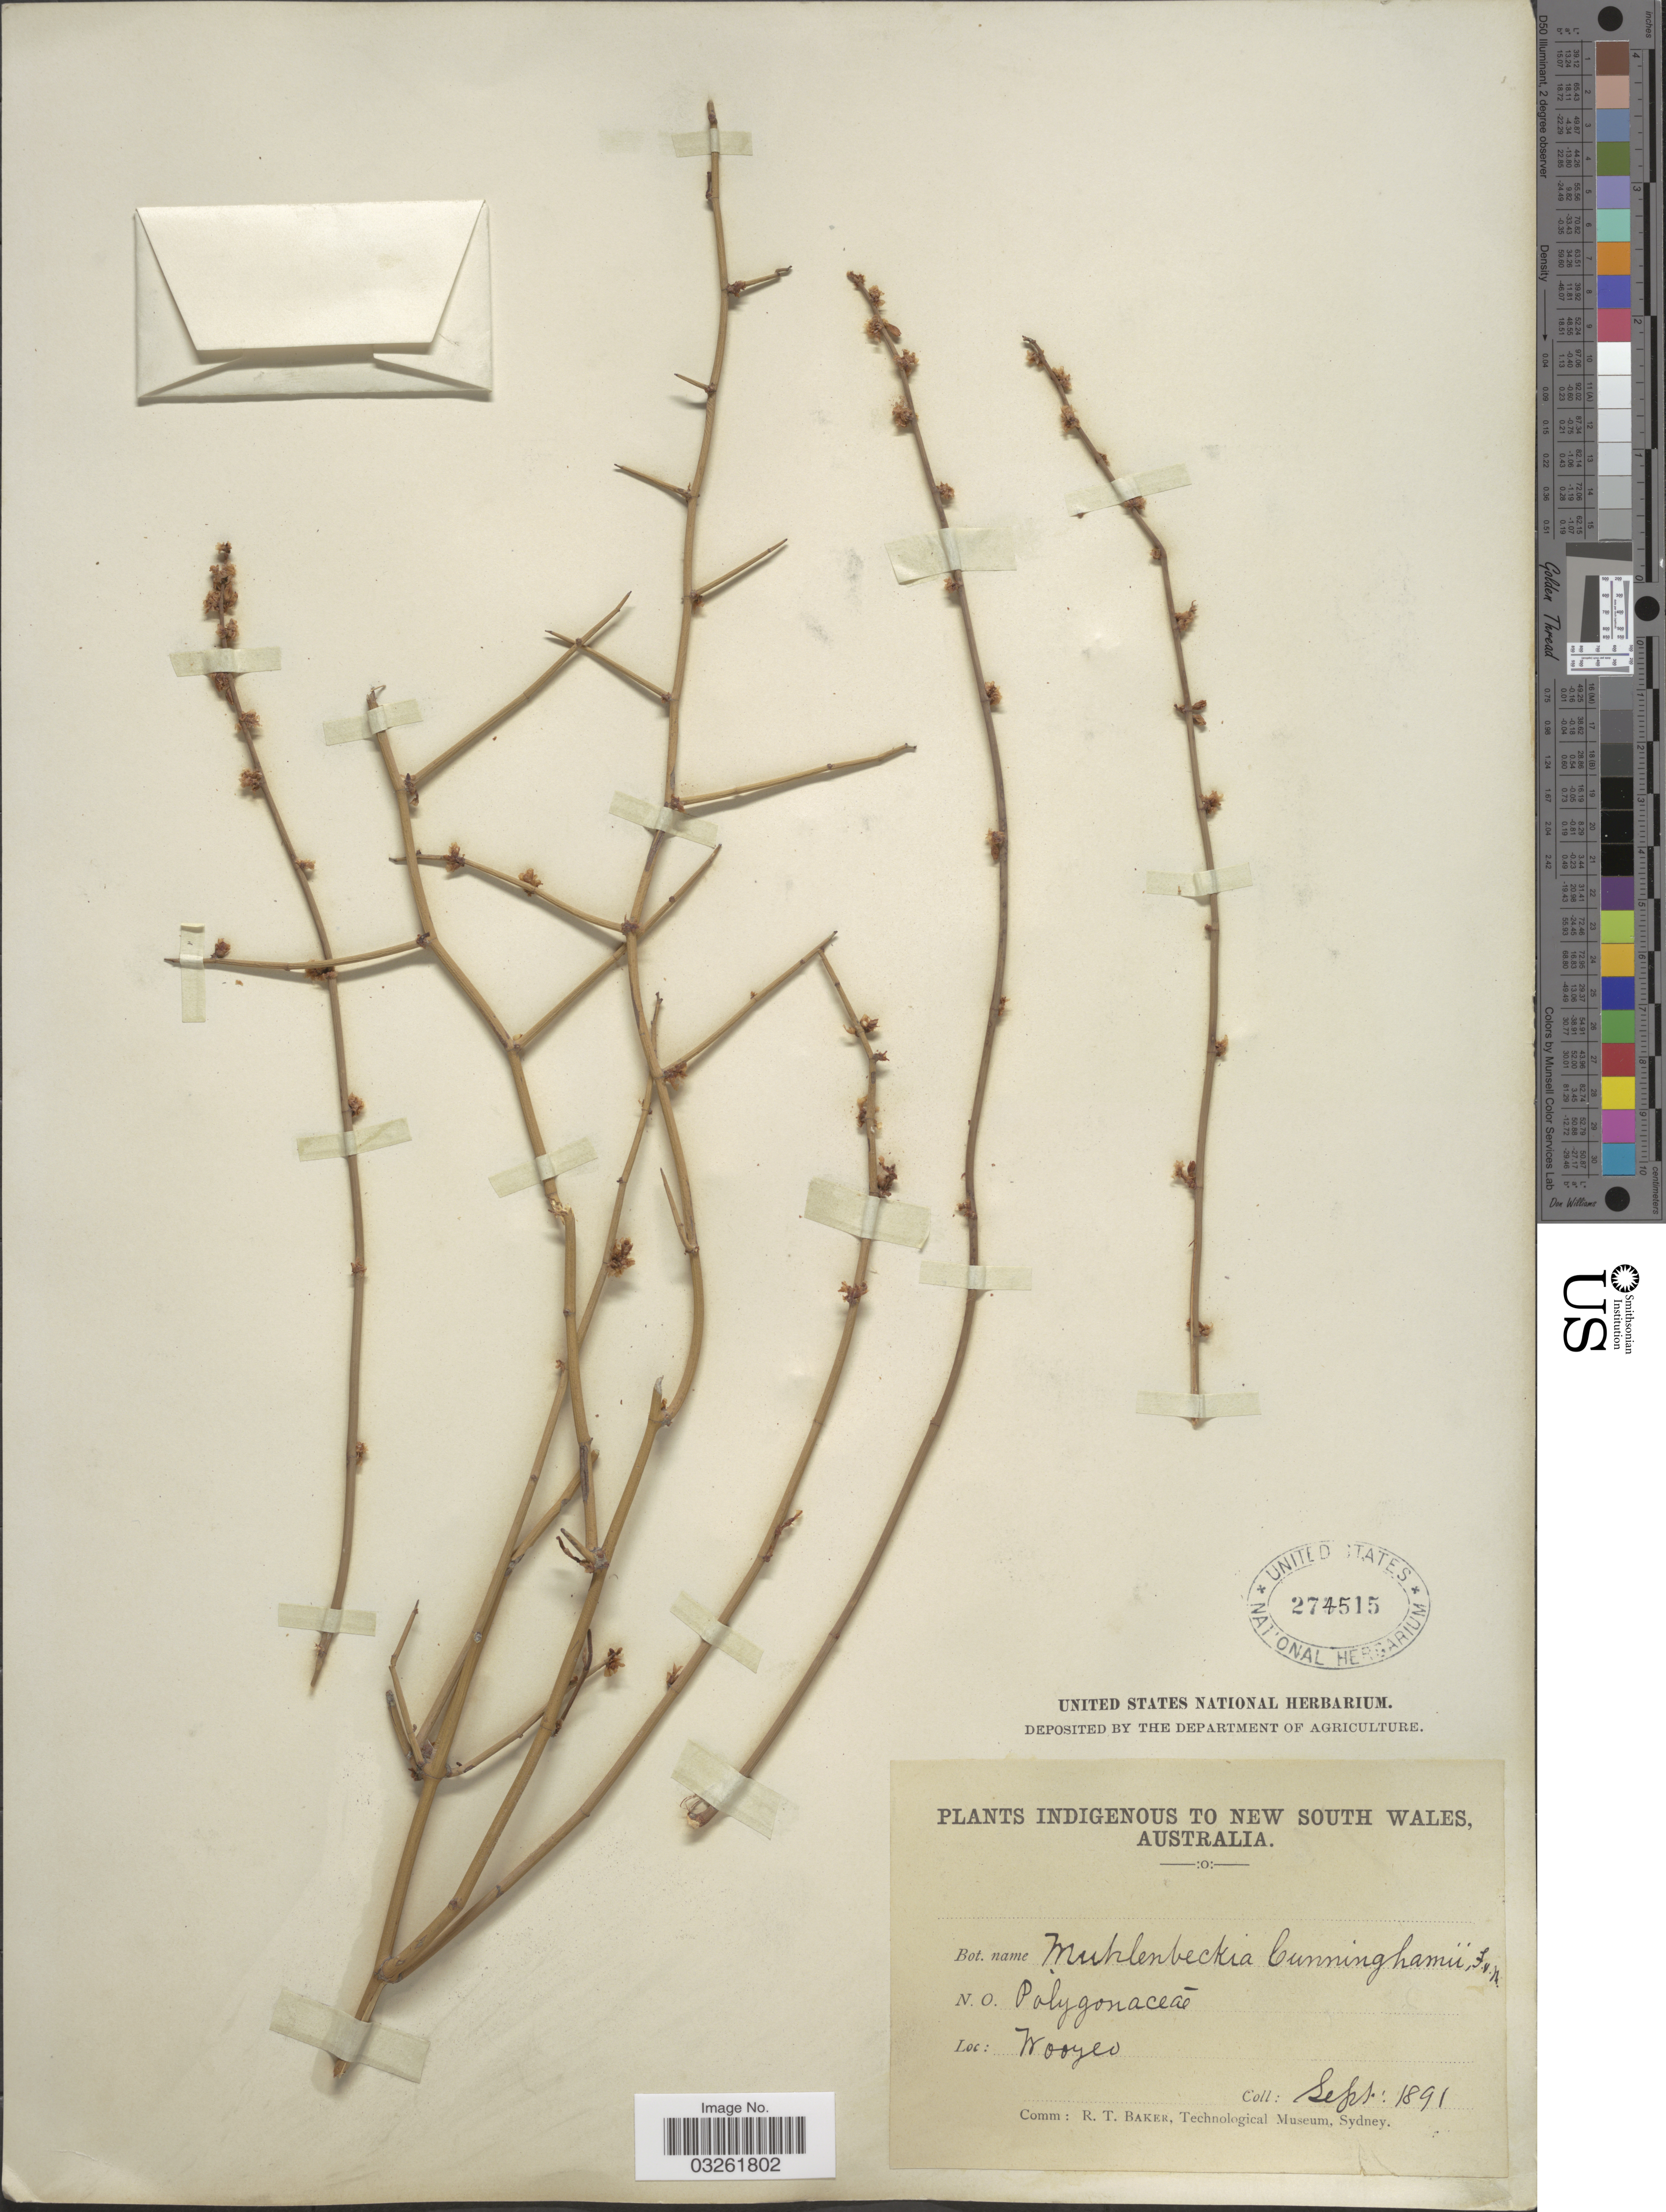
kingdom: Plantae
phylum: Tracheophyta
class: Magnoliopsida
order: Caryophyllales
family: Polygonaceae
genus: Duma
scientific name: Duma florulenta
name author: (Meisn.) T.M. Schust.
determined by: Strong, Mark T., (BOT), Smithsonian Institution - National Museum of Natural History (UNITED STATES)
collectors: ex herb. United States National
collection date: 1891-09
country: Australia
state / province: New South Wales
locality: Wooyeo.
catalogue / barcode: US 274515